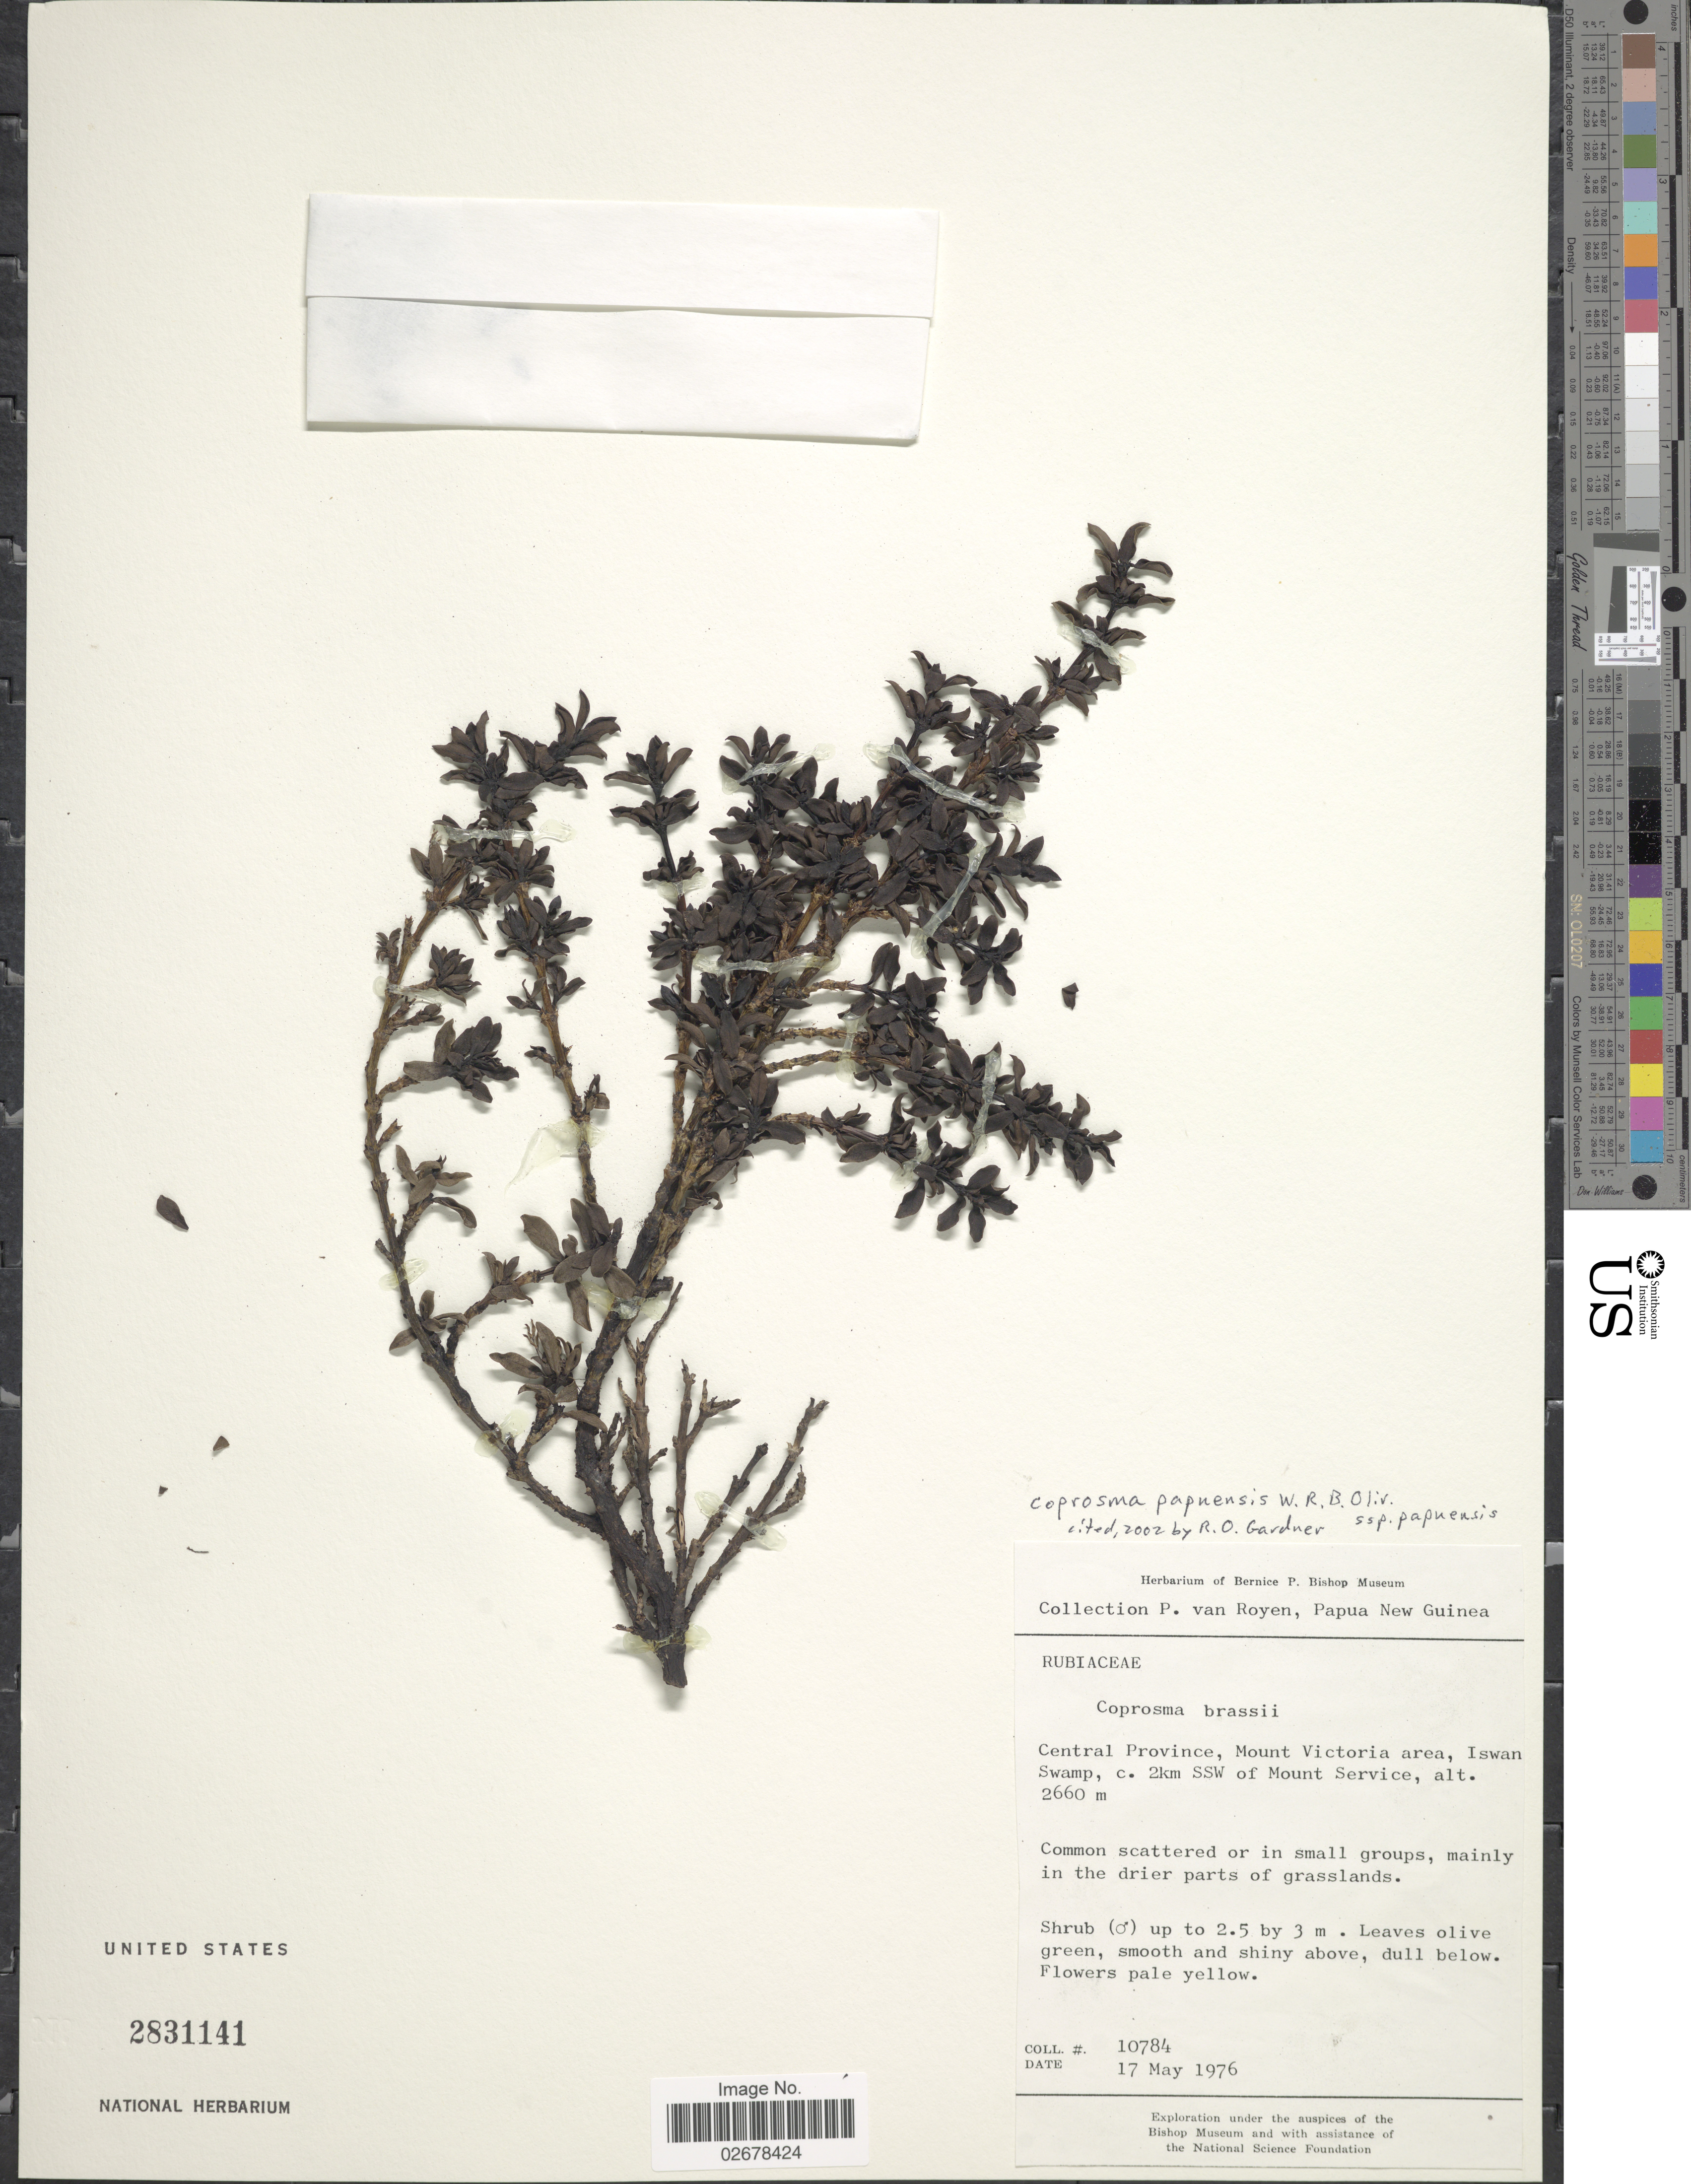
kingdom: Plantae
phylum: Tracheophyta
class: Magnoliopsida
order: Gentianales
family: Rubiaceae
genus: Coprosma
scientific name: Coprosma papuensis subsp. papuensis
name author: W.R.B. Oliv.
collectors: P. van Royen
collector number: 10784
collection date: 1976-05-17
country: Papua New Guinea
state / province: Central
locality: Mount Victoria area, Iswan swamp, c. 2 km SSW of Mount Service.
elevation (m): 2660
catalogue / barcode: US 2831141